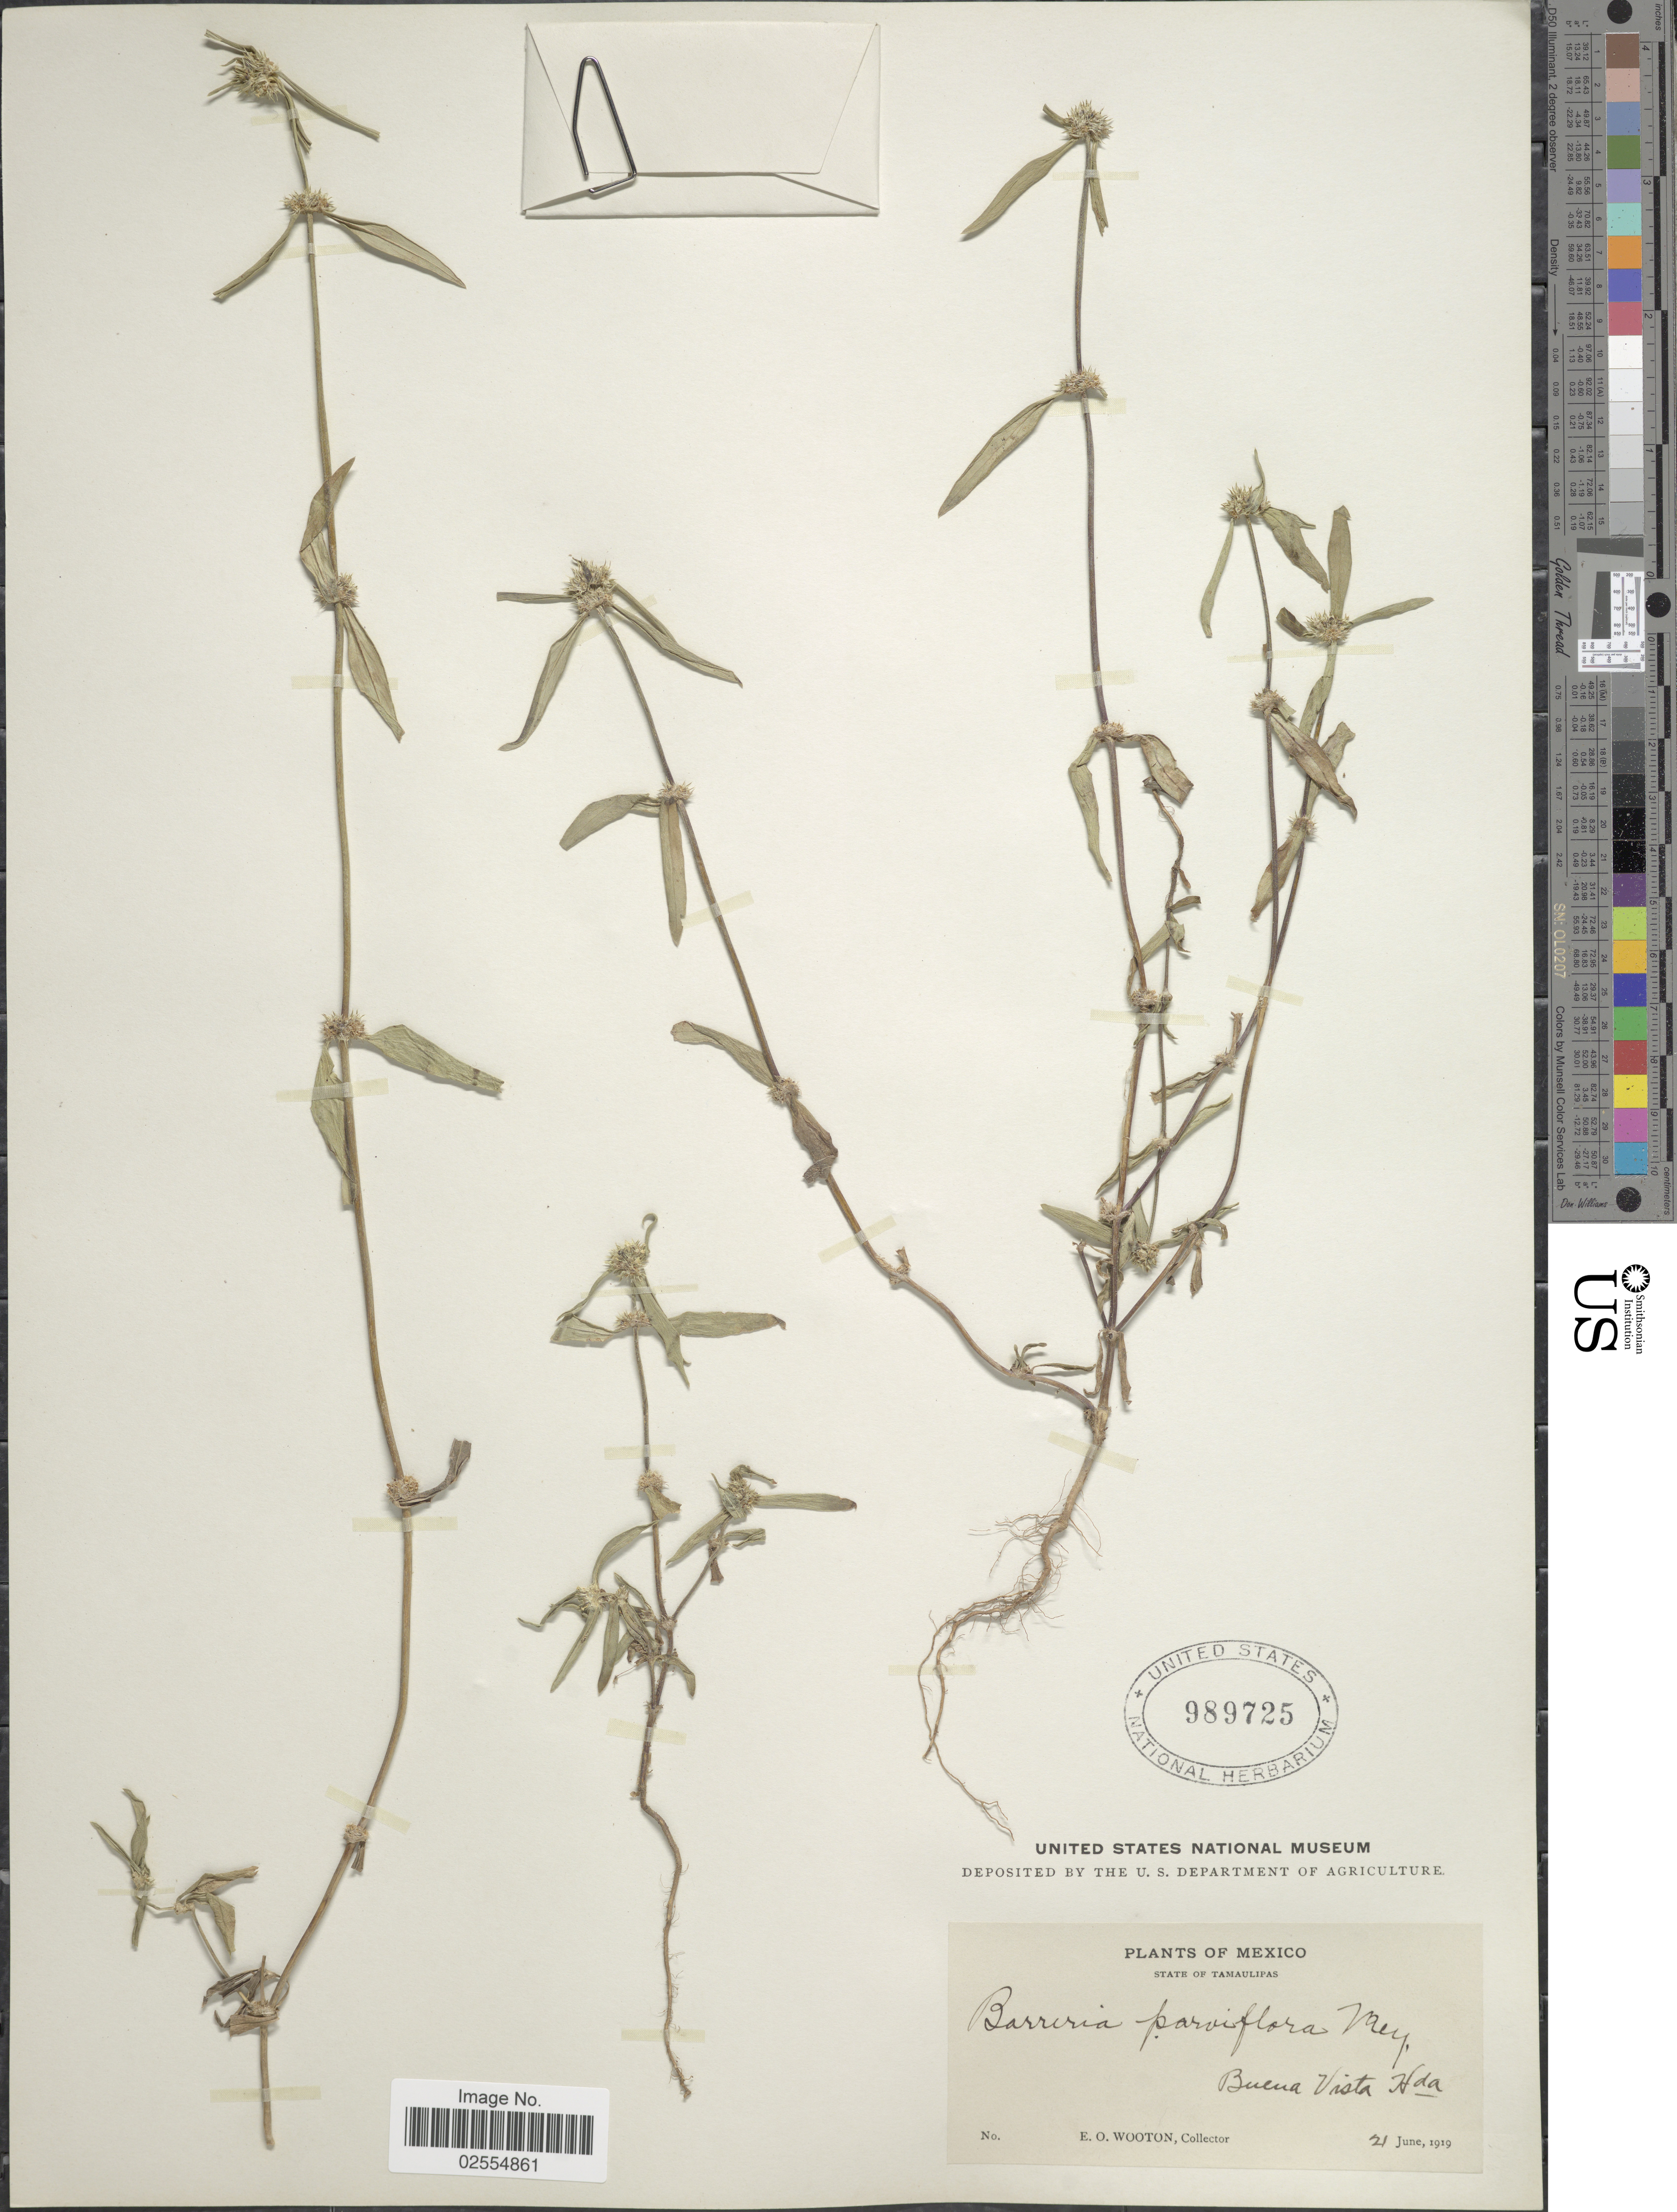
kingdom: Plantae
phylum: Tracheophyta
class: Magnoliopsida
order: Gentianales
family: Rubiaceae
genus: Mitracarpus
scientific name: Mitracarpus hirtus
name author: (L.) DC.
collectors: E. O. Wooton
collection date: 1919-06-21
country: Mexico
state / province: Tamaulipas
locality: Buena Vista Hda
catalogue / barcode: US 989725